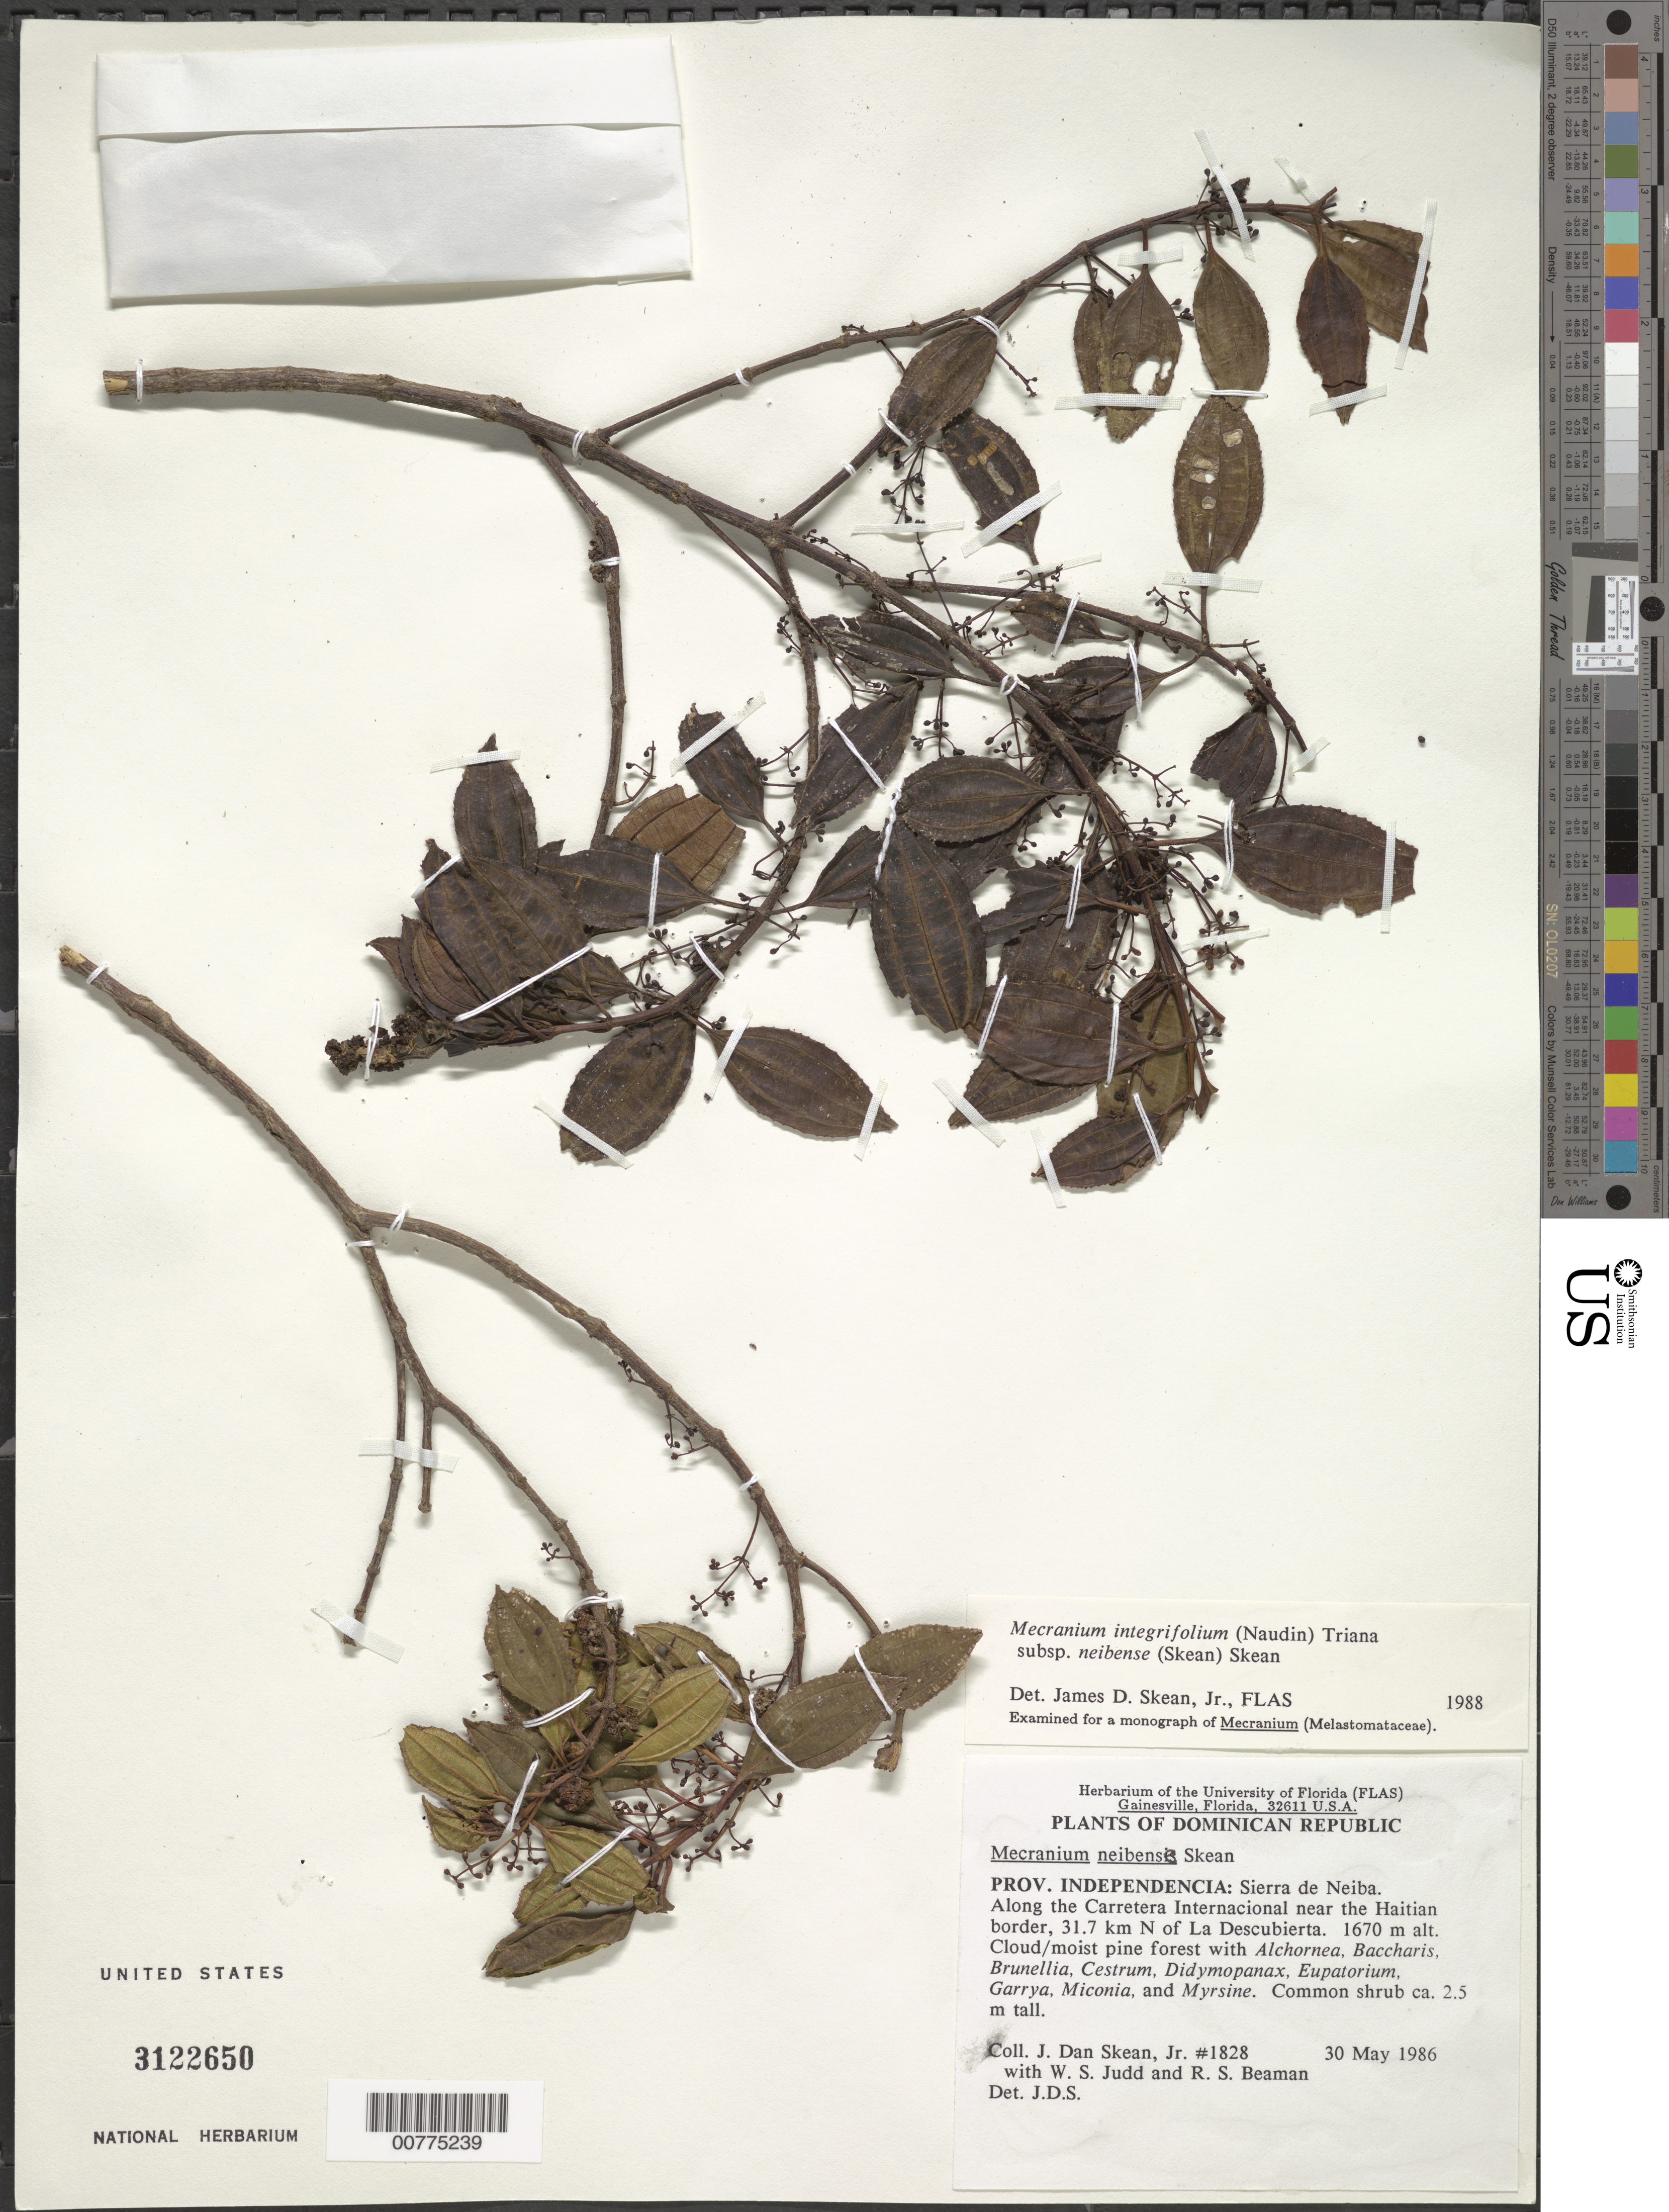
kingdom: Plantae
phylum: Tracheophyta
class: Magnoliopsida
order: Myrtales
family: Melastomataceae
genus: Mecranium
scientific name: Mecranium integrifolium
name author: (Naudin) Triana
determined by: Skean, J. D., Jr.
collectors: J. D. Skean, W. S. Judd & R. S. Beaman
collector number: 1828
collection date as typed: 30 May 1986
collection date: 1986-05-30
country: Dominican Republic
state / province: Independencia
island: Hispaniola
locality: Sierra de Neiba, International Highway near Haitian border, 31.7 km N of La Descubierta.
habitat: Cloud/moist pine forest with Alchornea, Baccharis, Brunellia, Cestrum, Didymopanax, Eupatorium, Garrya, Miconia, and Myrsine.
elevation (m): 1670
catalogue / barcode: US 3122650